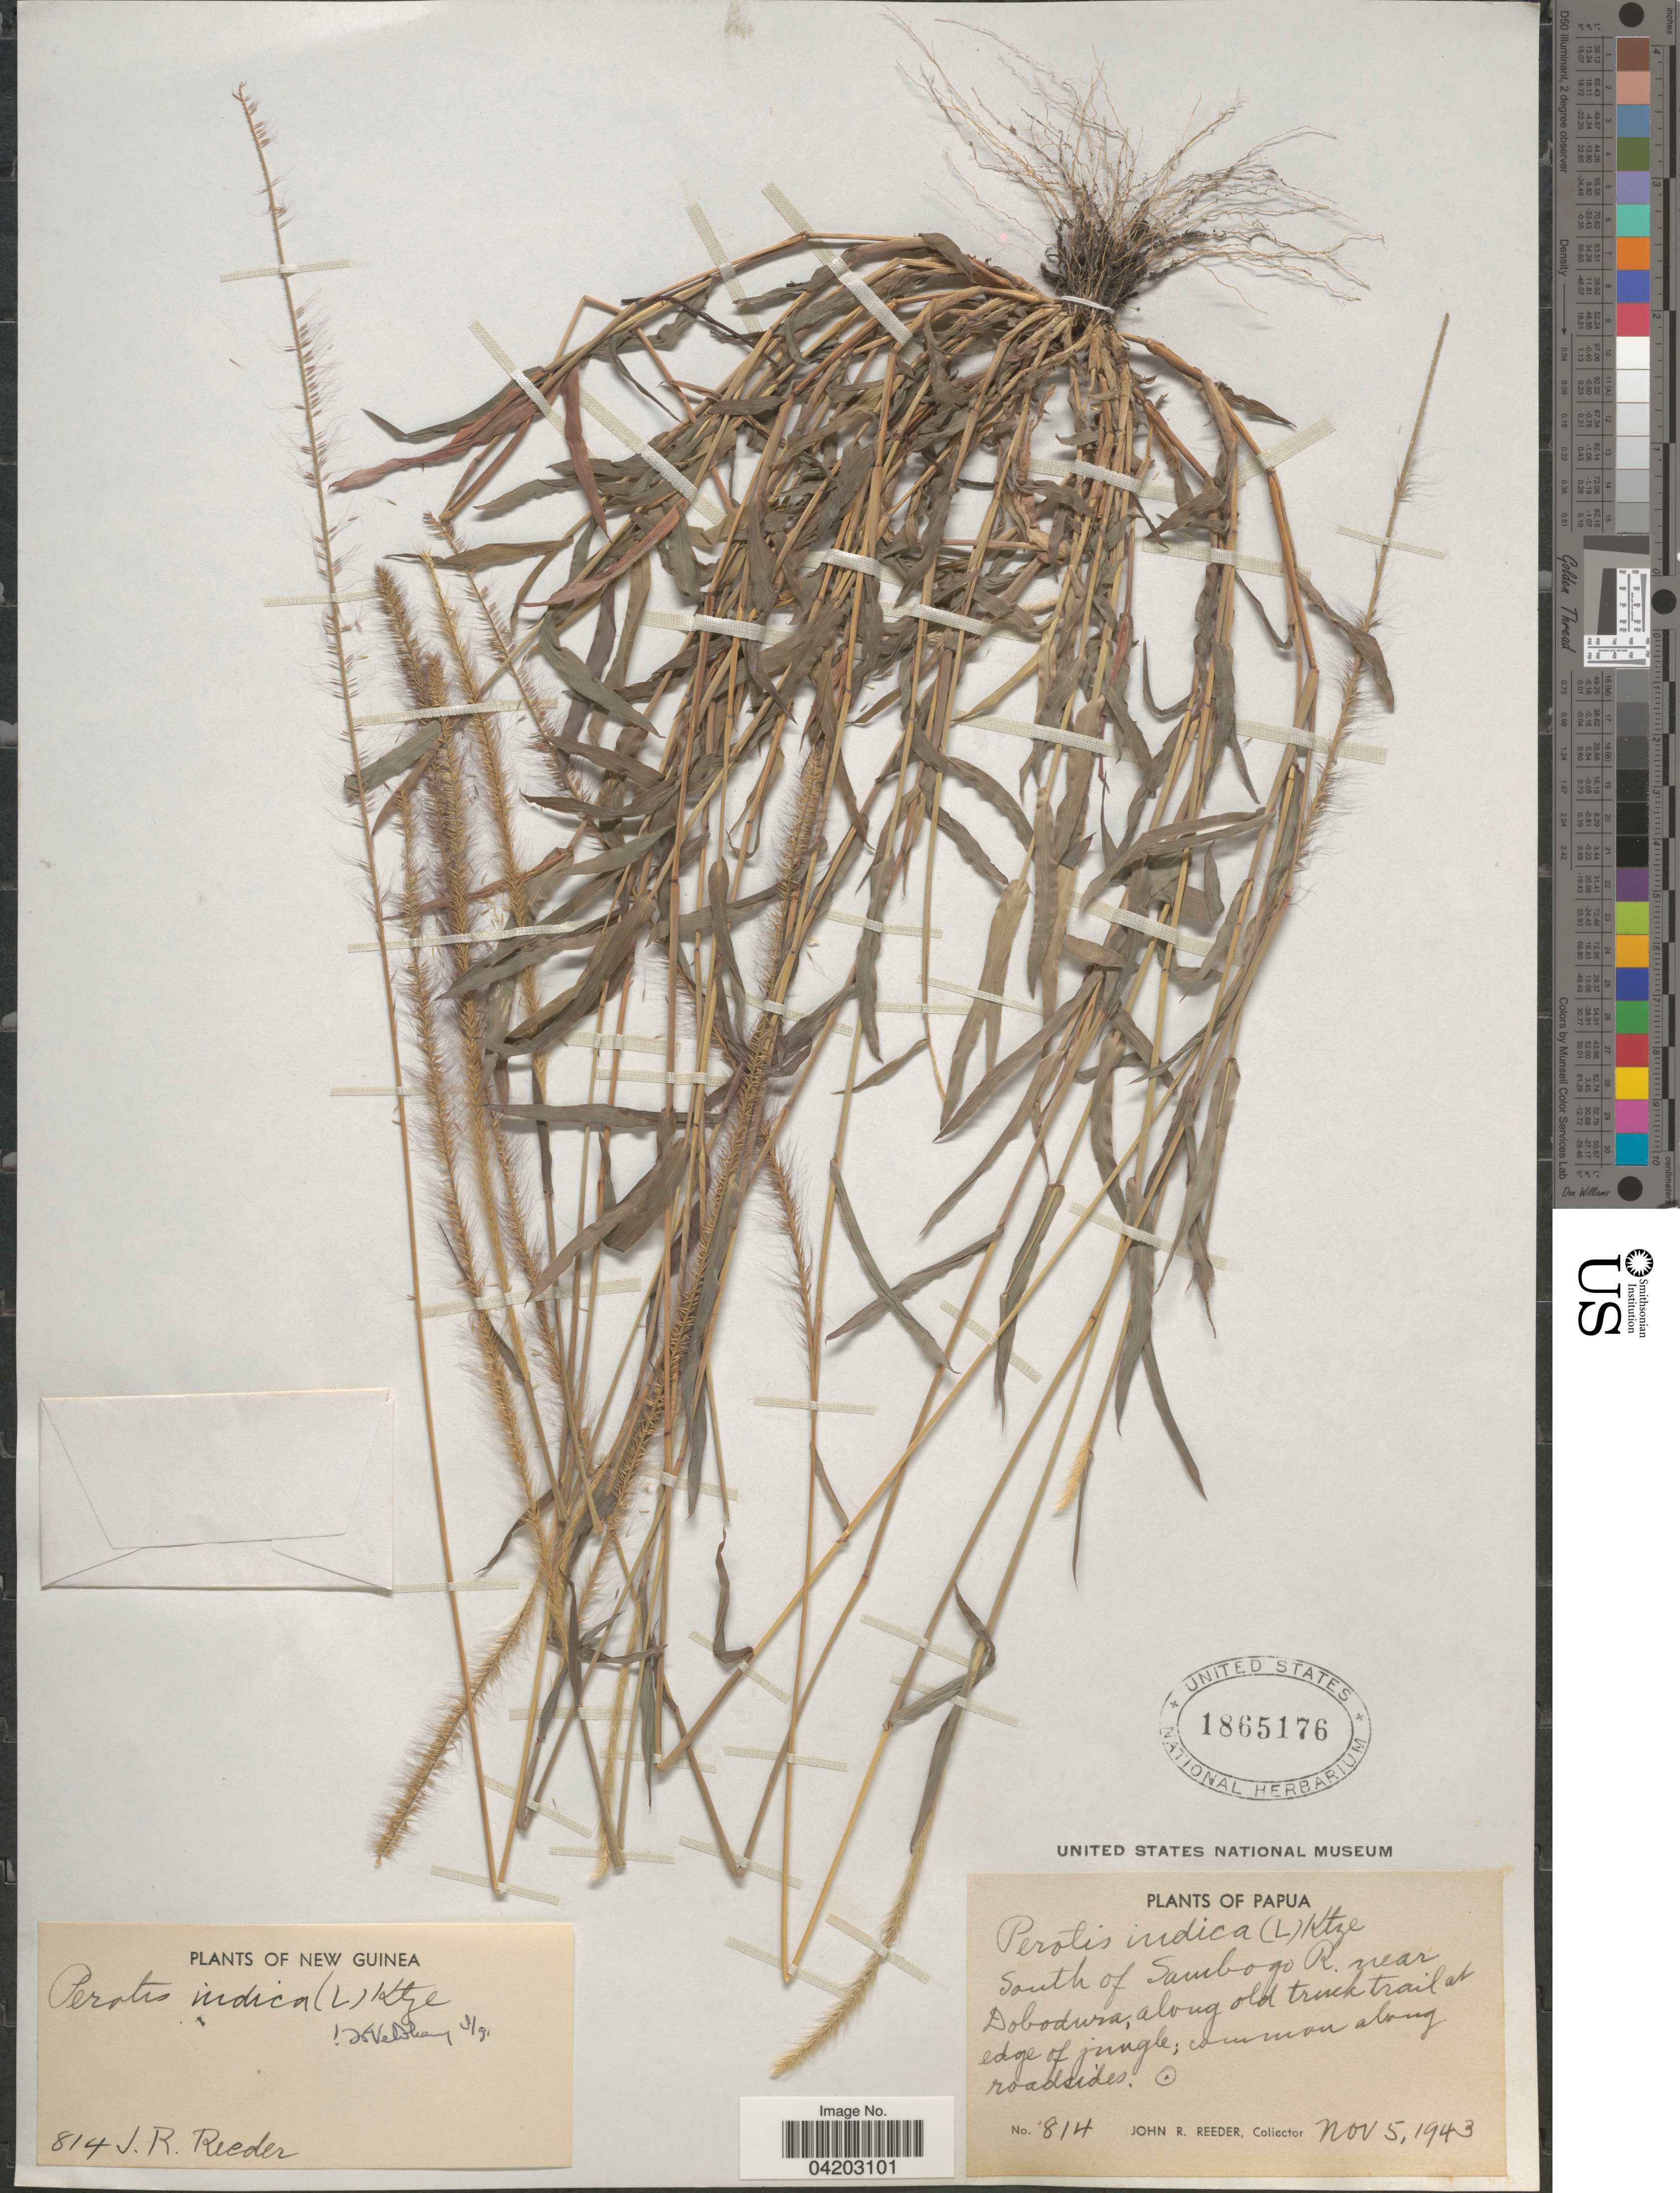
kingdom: Plantae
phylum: Tracheophyta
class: Liliopsida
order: Poales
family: Poaceae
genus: Perotis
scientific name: Perotis indica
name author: (L.) Kuntze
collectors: J. R. Reeder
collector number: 814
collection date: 1943-11-05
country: Papua New Guinea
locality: Papua. New Guinea. South of Sambogo R. near Dobodura, along old truck trail at edge of jungle; common along roadsides.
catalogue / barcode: US 1865176